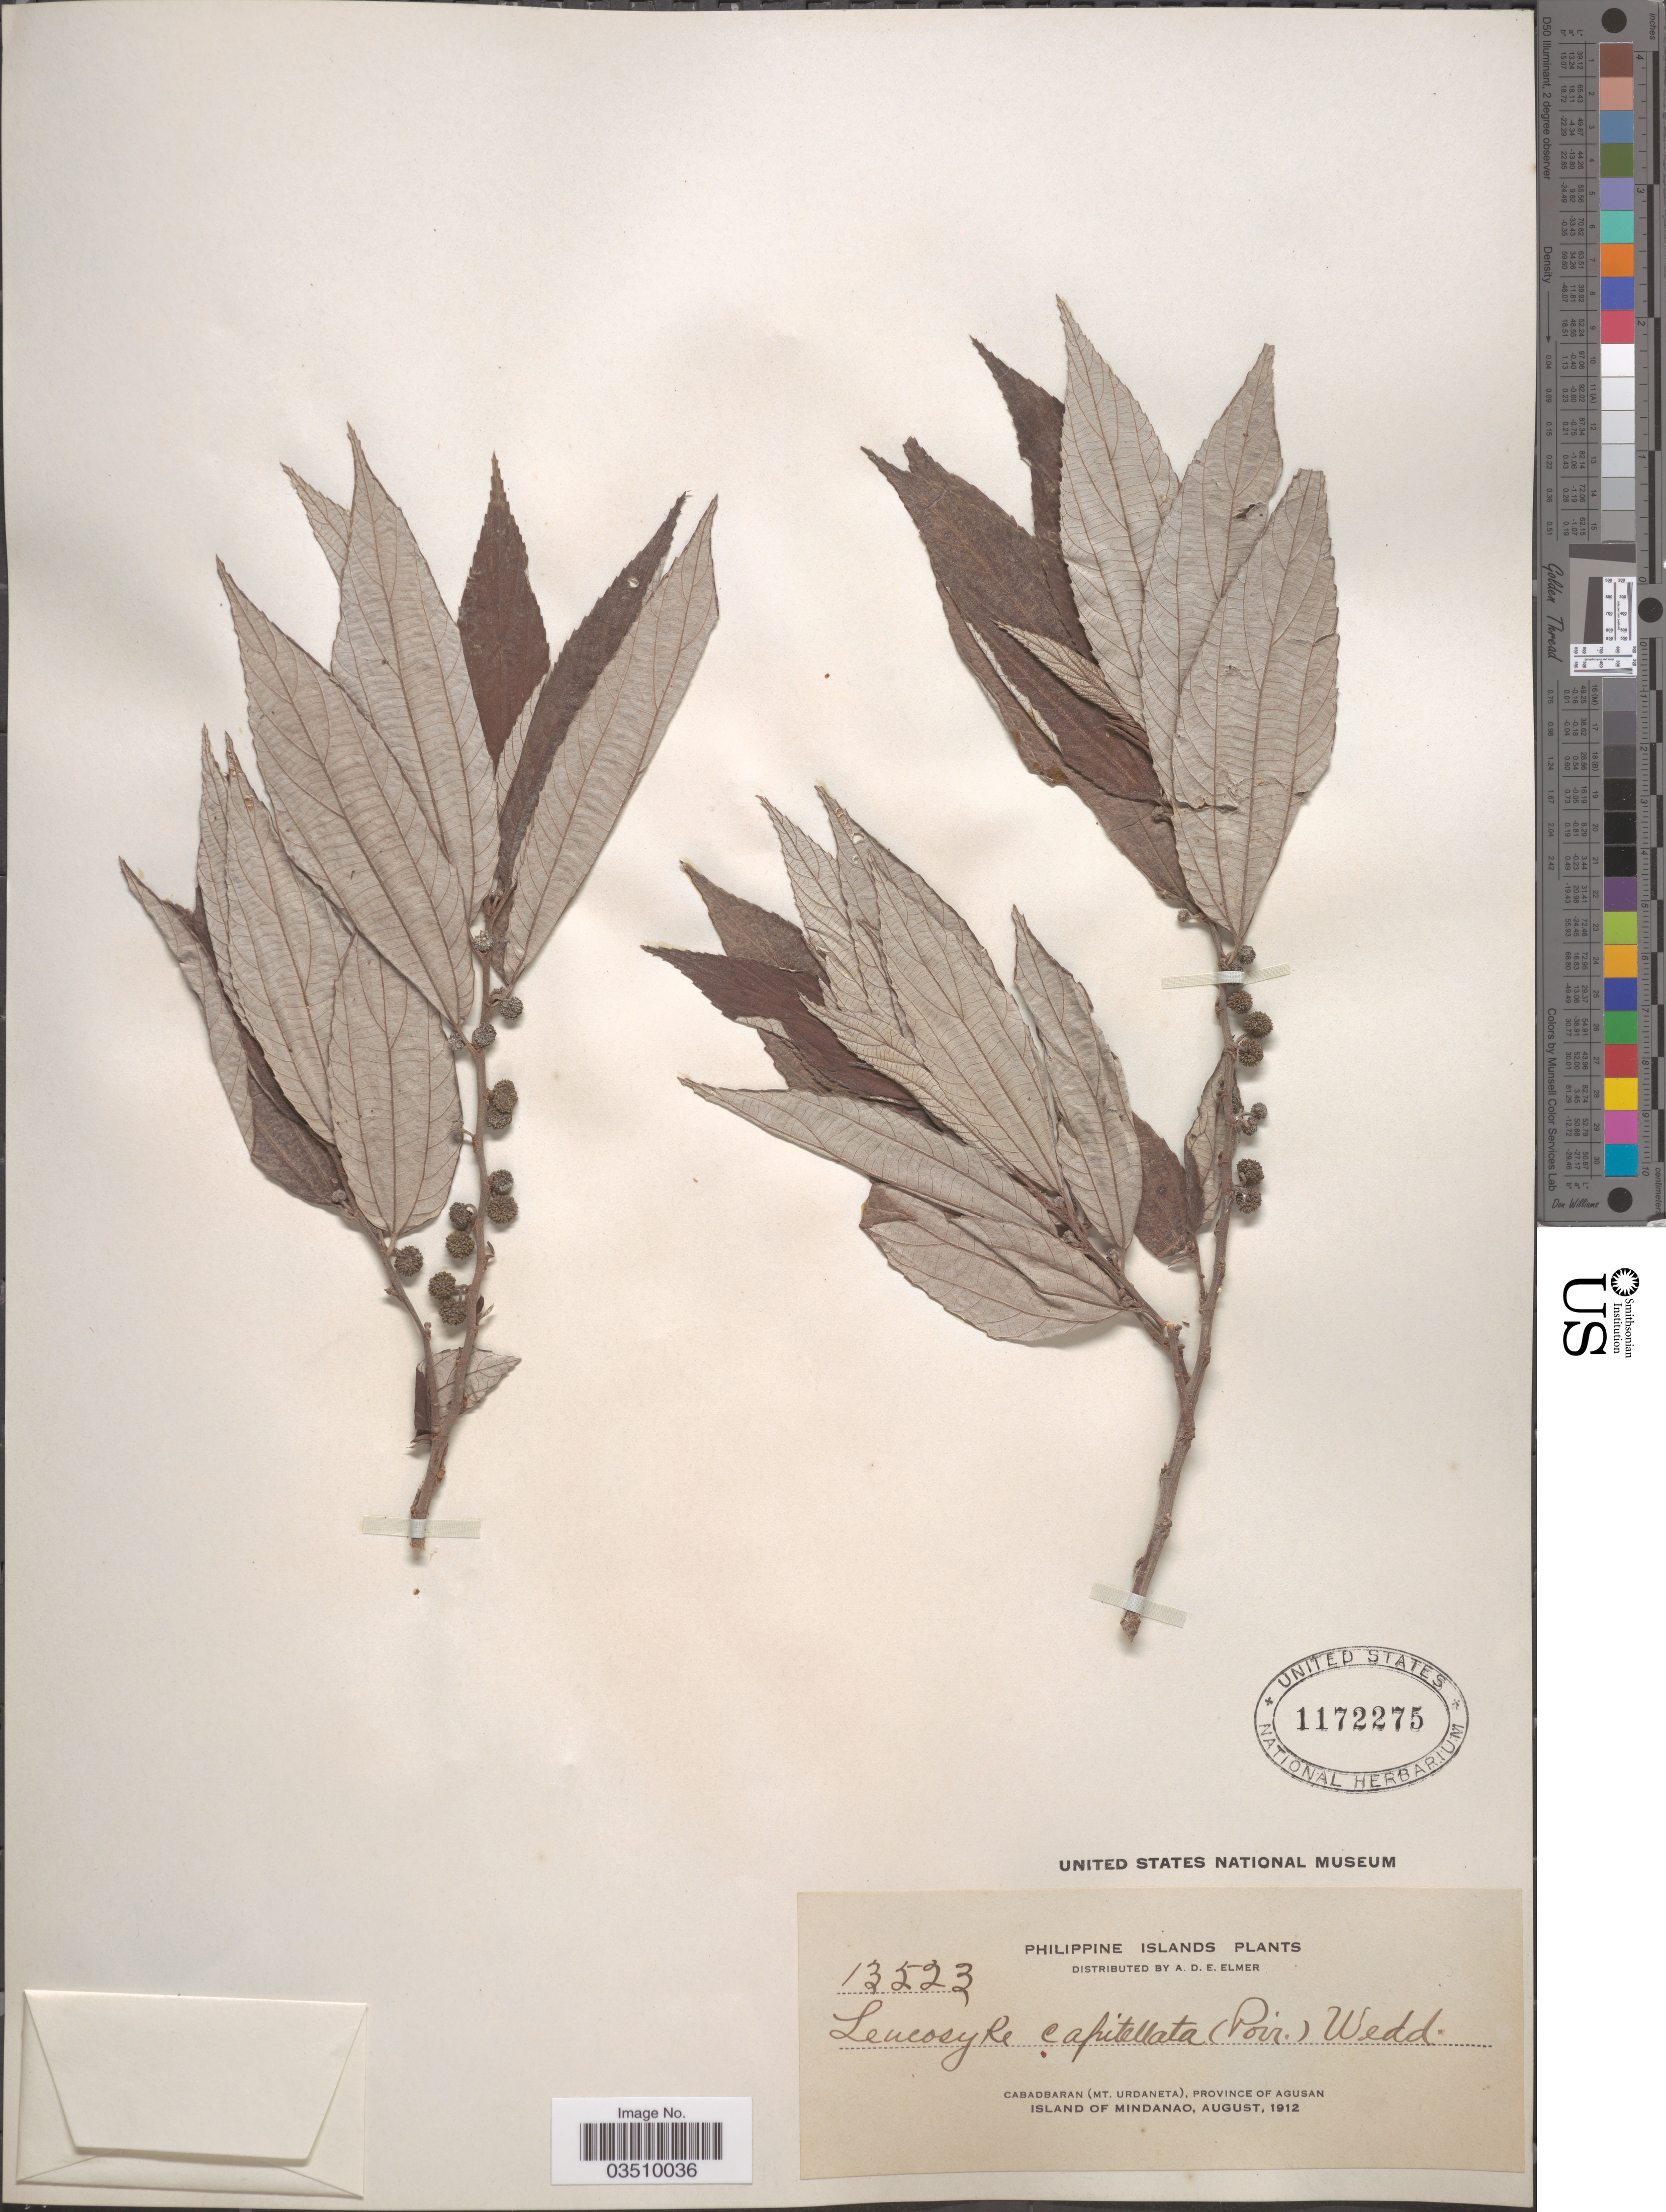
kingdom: Plantae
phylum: Tracheophyta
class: Magnoliopsida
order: Rosales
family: Urticaceae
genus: Leucosyke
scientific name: Leucosyke capitellata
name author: (Poir.) Wedd.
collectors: A. D. E. Elmer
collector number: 13523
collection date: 1912-08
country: Philippines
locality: Philippine Islands. Cabadbaran (Mt. Urdaneta), Province of Agusan. Island of Mindanao.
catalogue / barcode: US 1172275